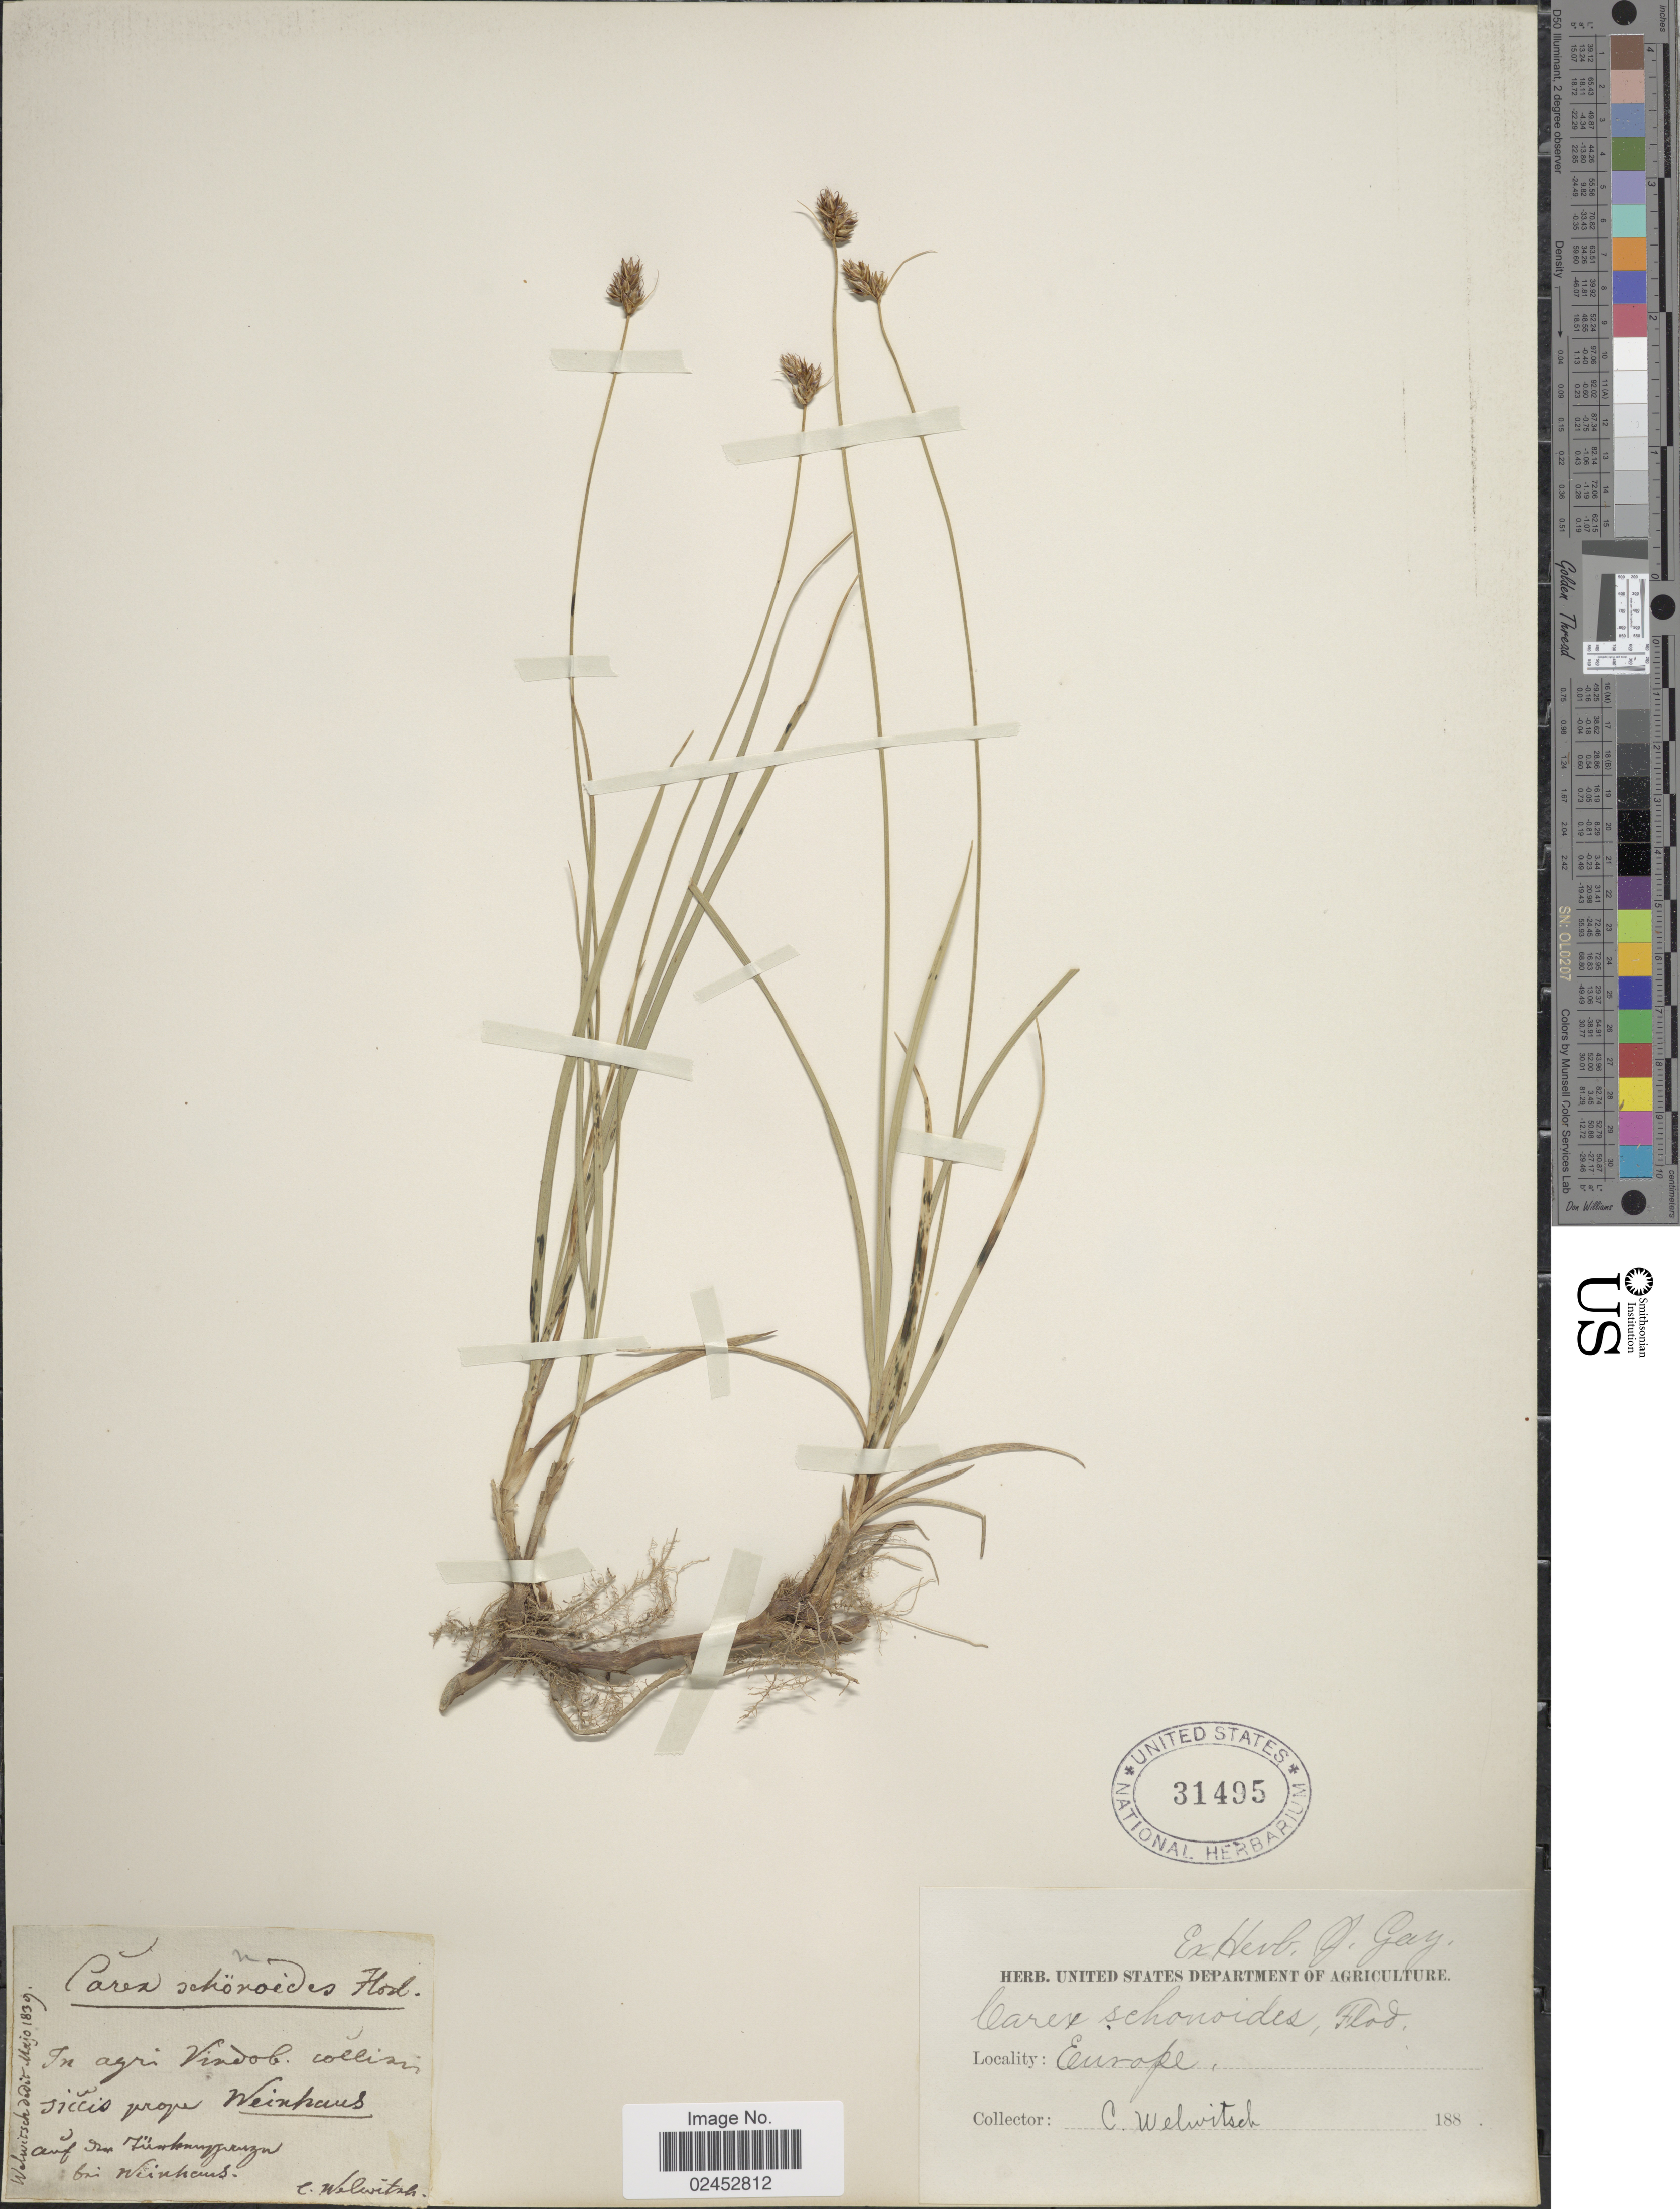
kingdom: Plantae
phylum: Tracheophyta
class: Liliopsida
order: Poales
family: Cyperaceae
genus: Carex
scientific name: Carex schoenoides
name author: Host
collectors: -. Welwitsch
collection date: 1839-05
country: Germany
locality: In agri Vindob. collisis siccis prope Weinhaus, auf im Zinburgprezn [interpreted] bai Weinhaus.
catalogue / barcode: US 31495